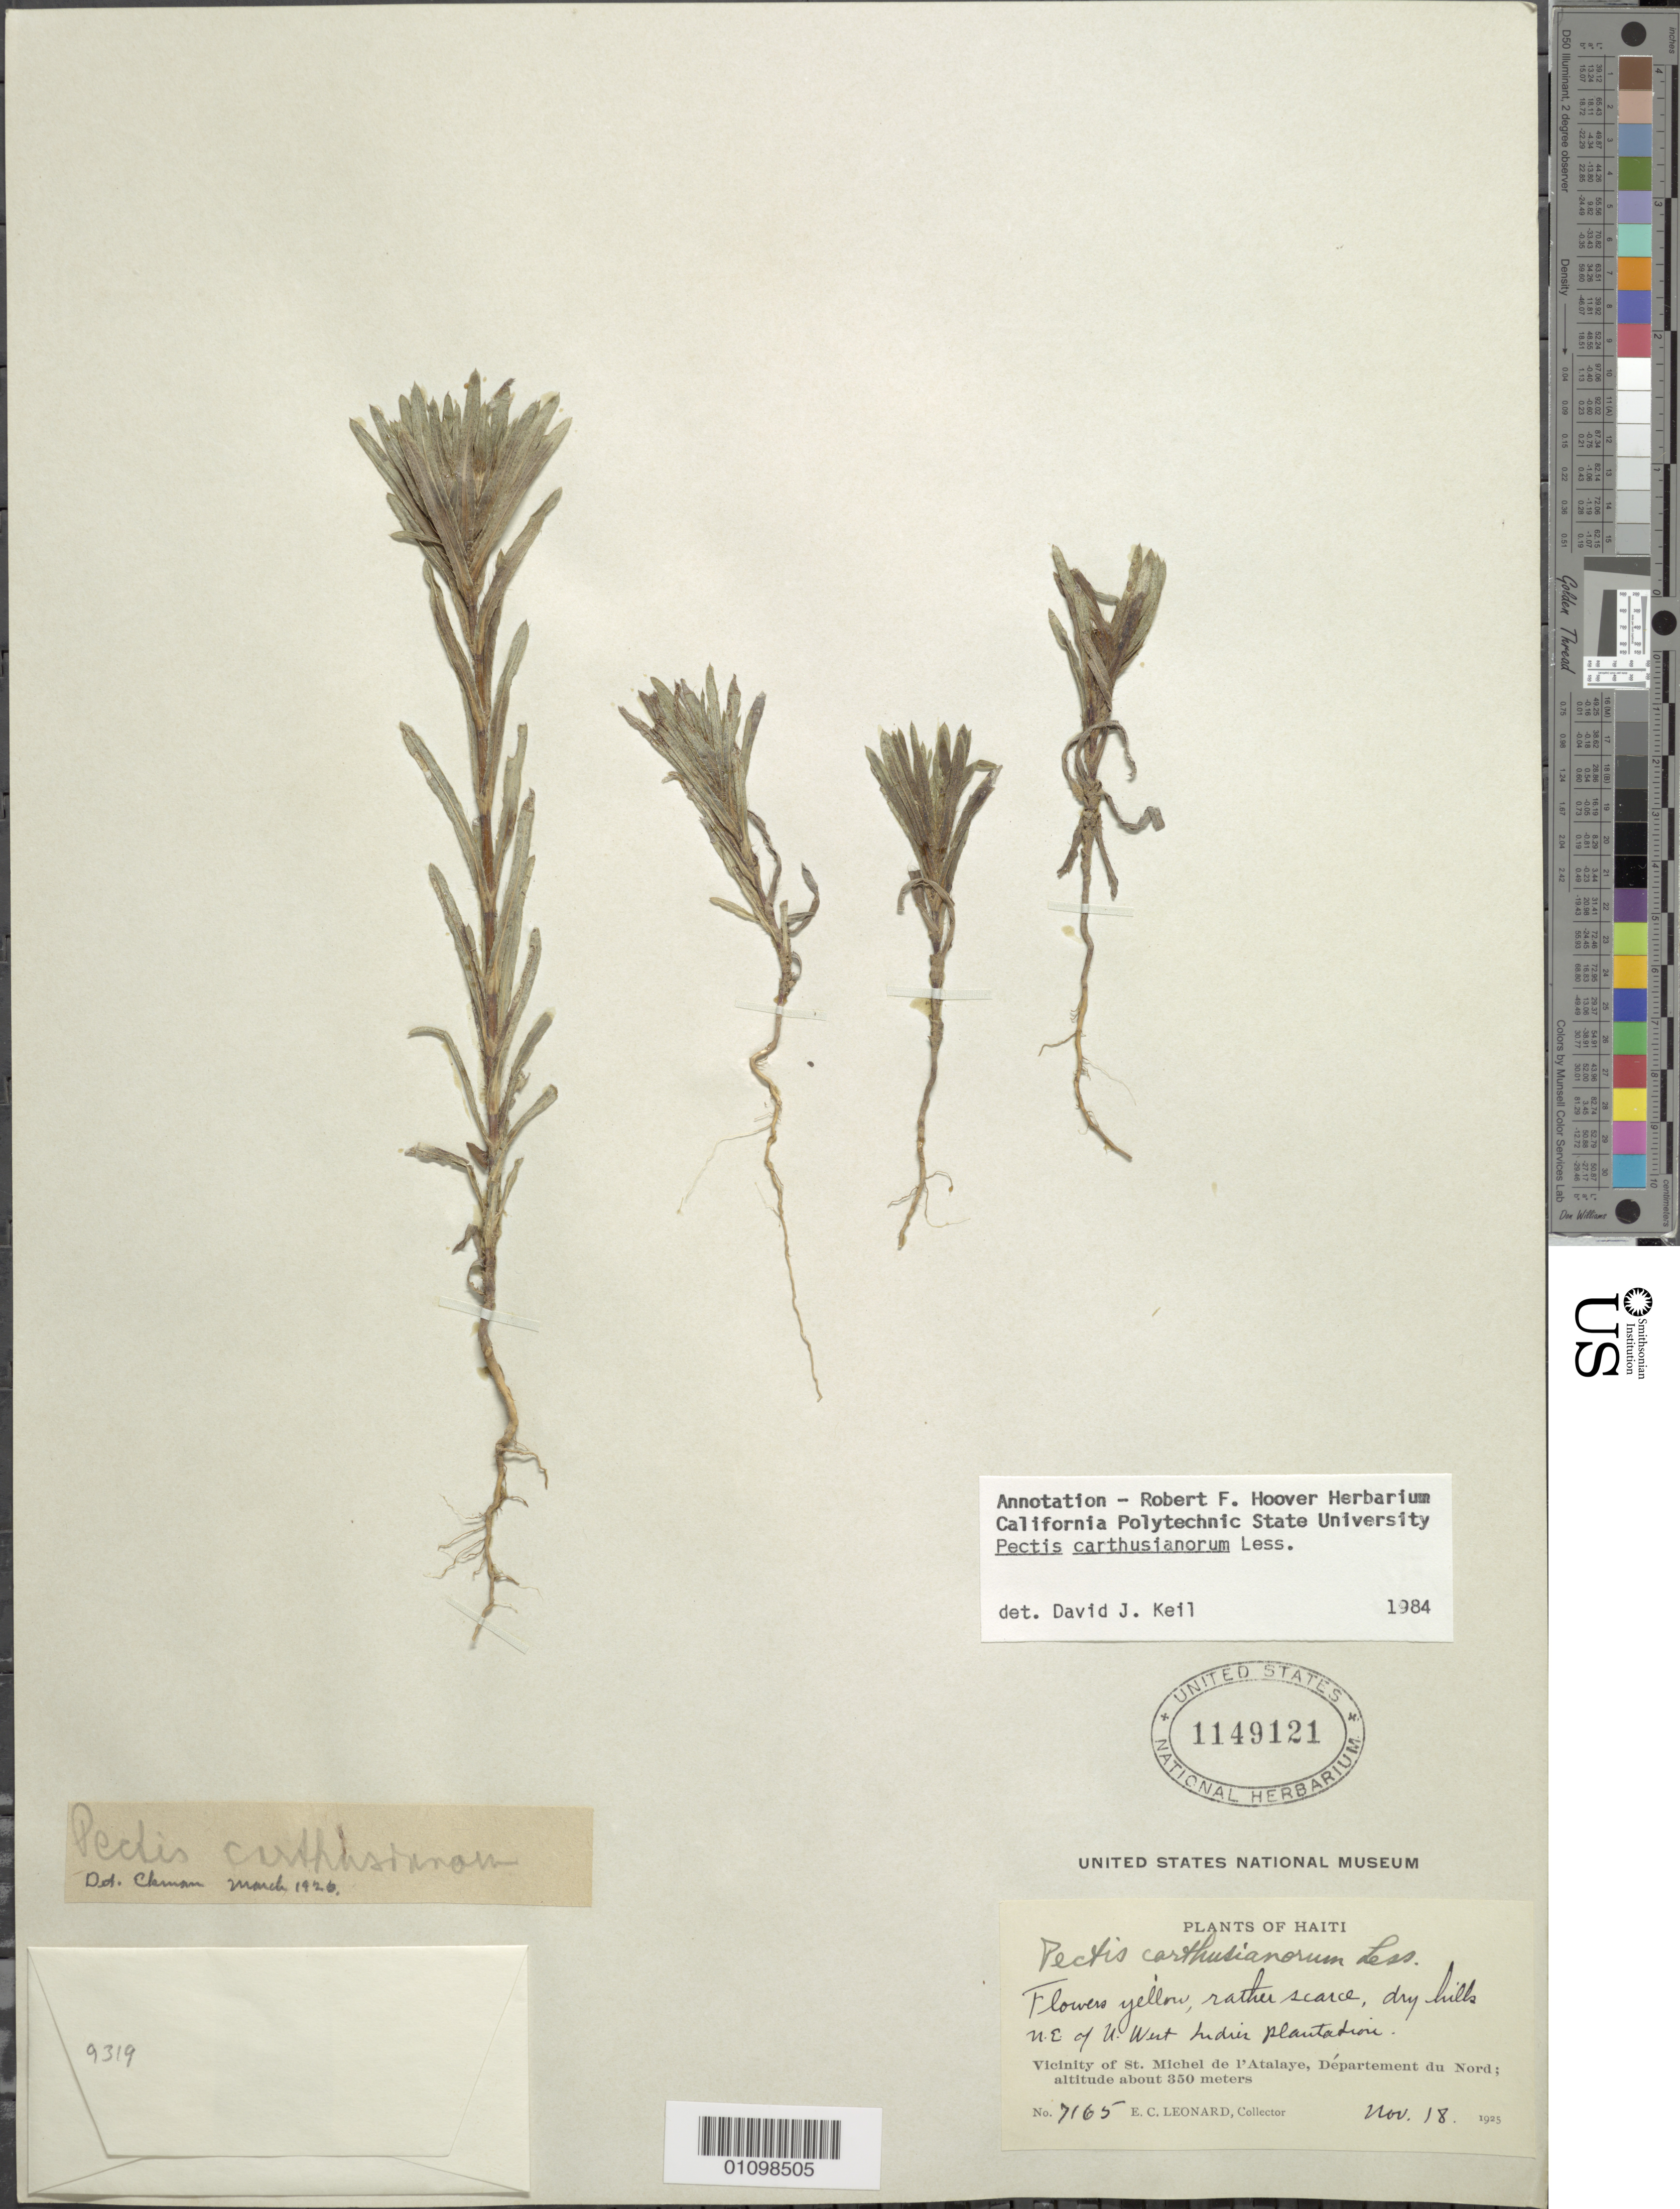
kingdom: Plantae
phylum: Tracheophyta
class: Magnoliopsida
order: Asterales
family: Asteraceae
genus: Pectis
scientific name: Pectis carthusianorum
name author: Less.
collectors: E. C. Leonard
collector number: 7165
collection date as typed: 18 Nov 1925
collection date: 1925-11-18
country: Haiti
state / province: Artibonite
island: Hispaniola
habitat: Vicinity of St. Michel de l'Atalaye, Department du Nord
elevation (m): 350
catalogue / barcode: US 1149121